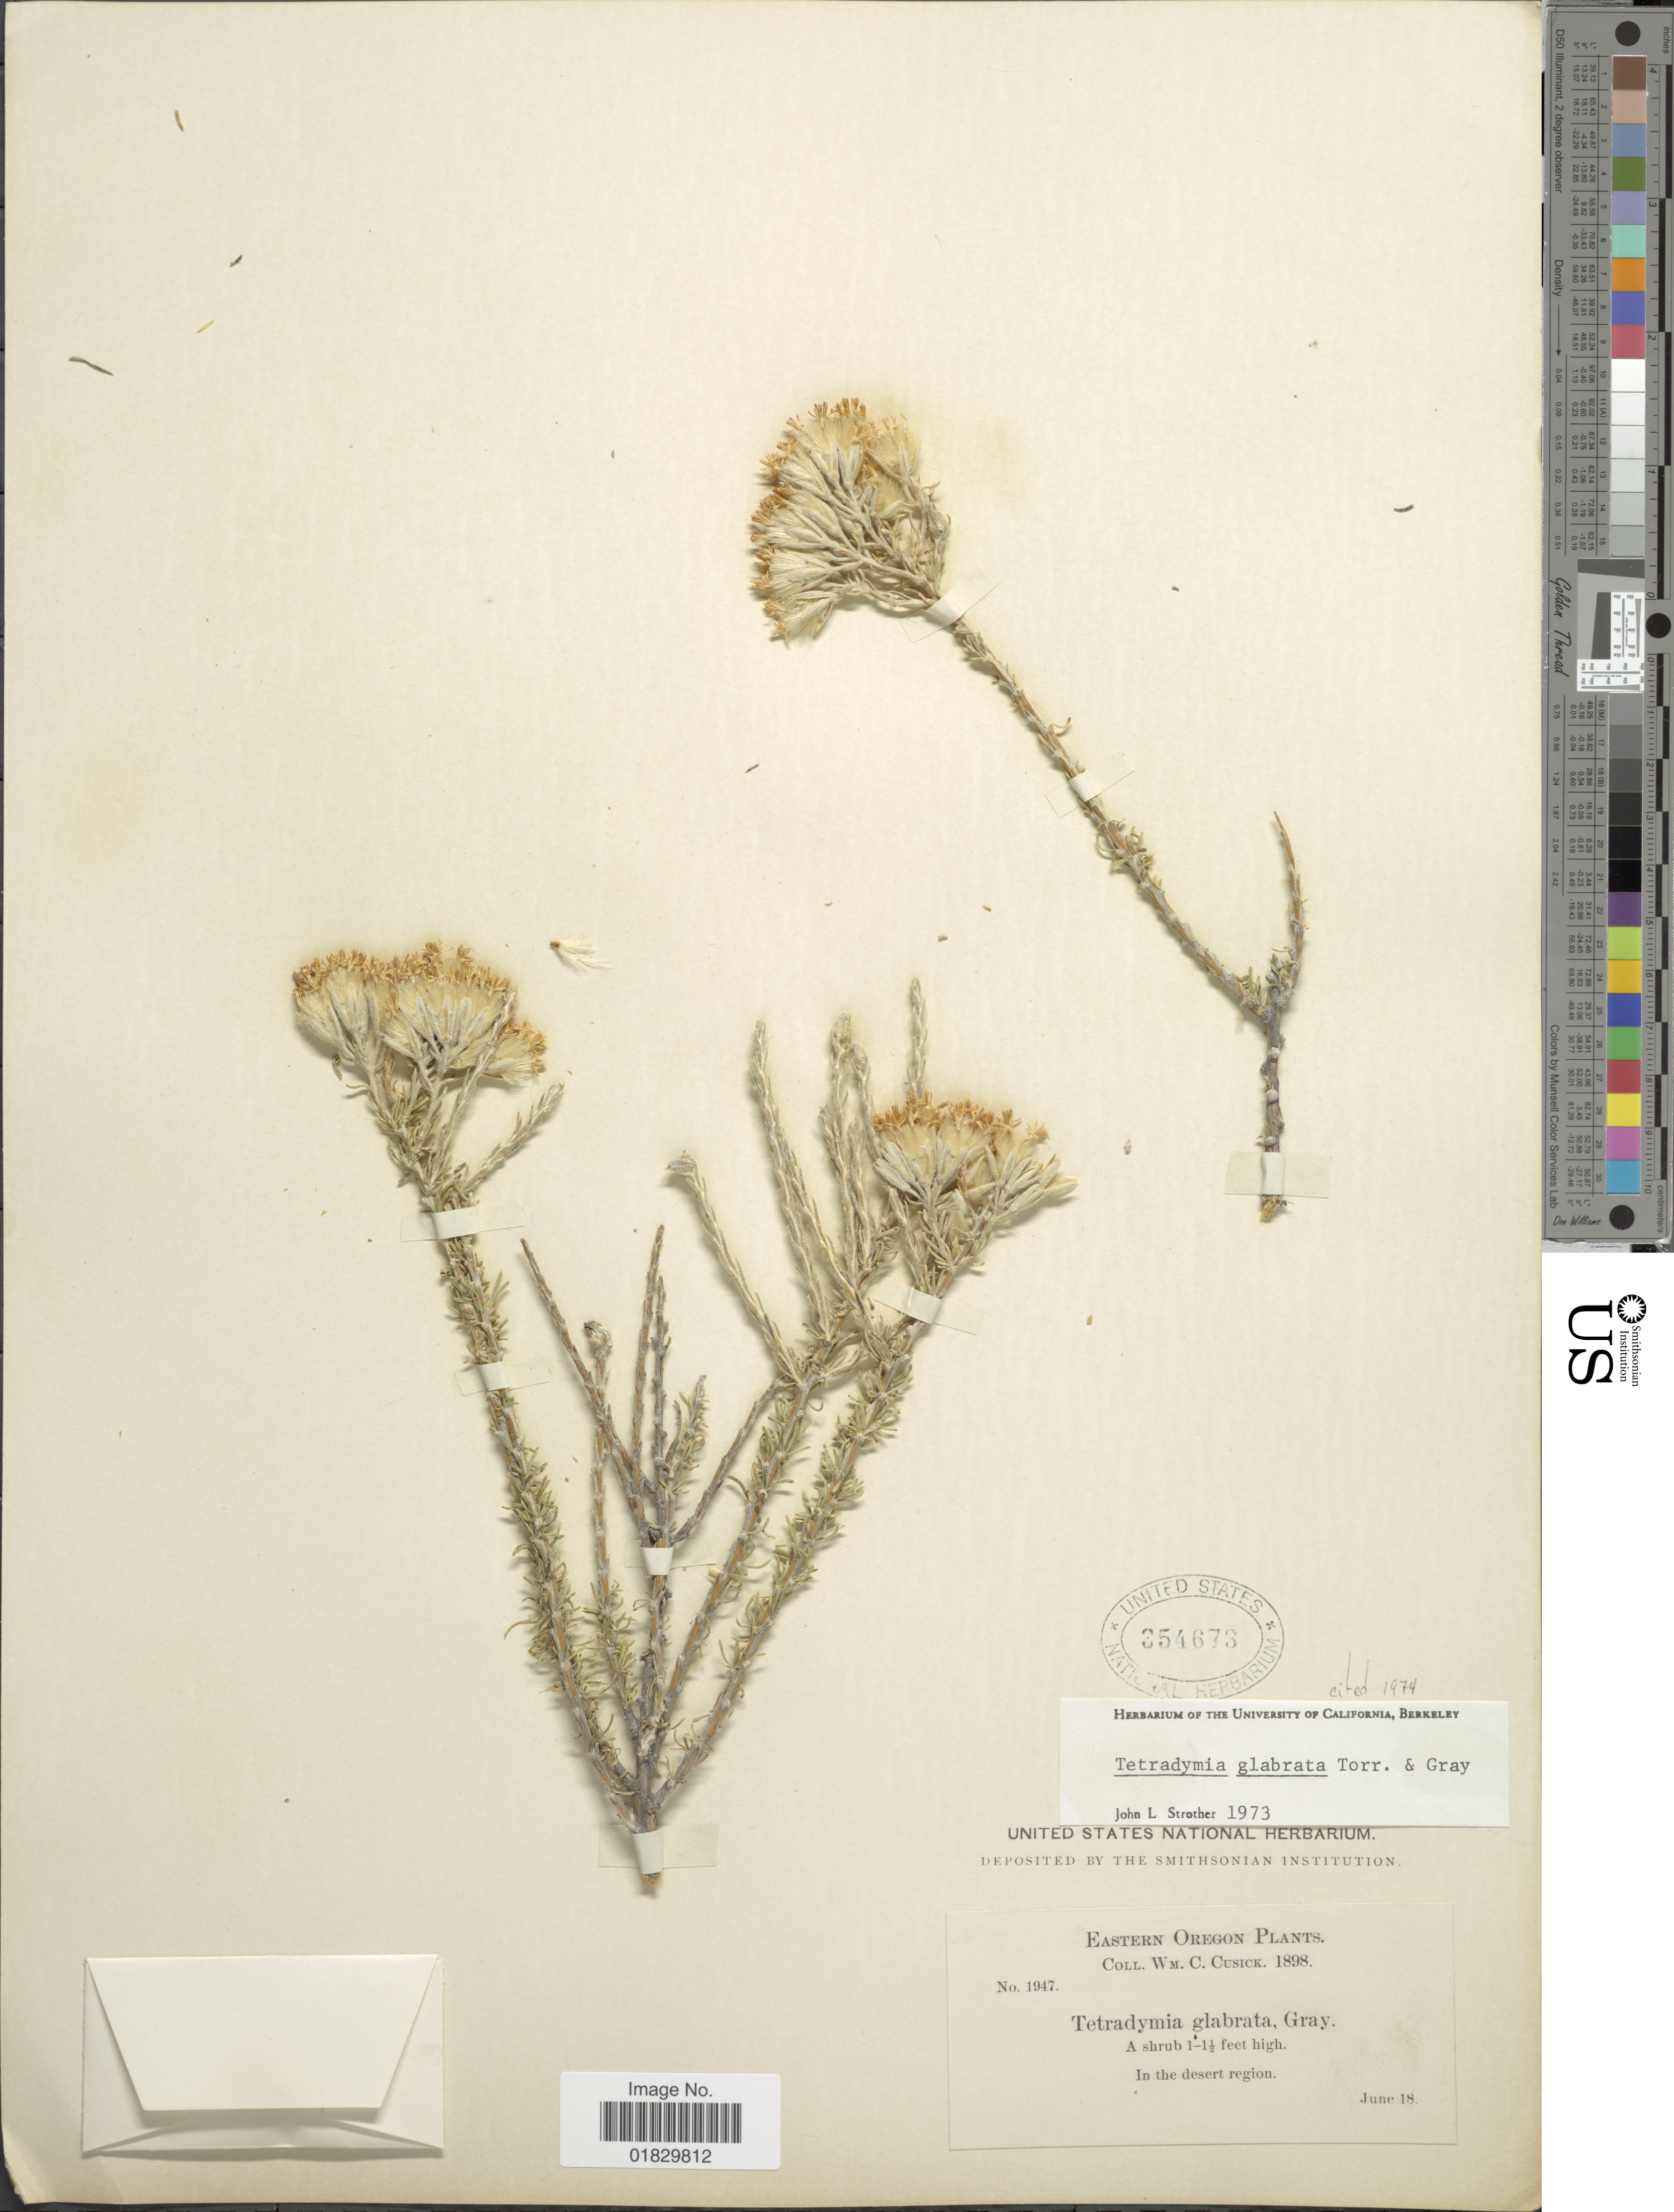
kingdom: Plantae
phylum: Tracheophyta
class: Magnoliopsida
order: Asterales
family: Asteraceae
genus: Tetradymia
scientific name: Tetradymia glabrata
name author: Torr. & A. Gray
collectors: W. C. Cusick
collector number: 1947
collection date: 1898-06-18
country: United States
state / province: Oregon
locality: Eastern Oregon, In the desert region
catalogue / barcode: US 354673